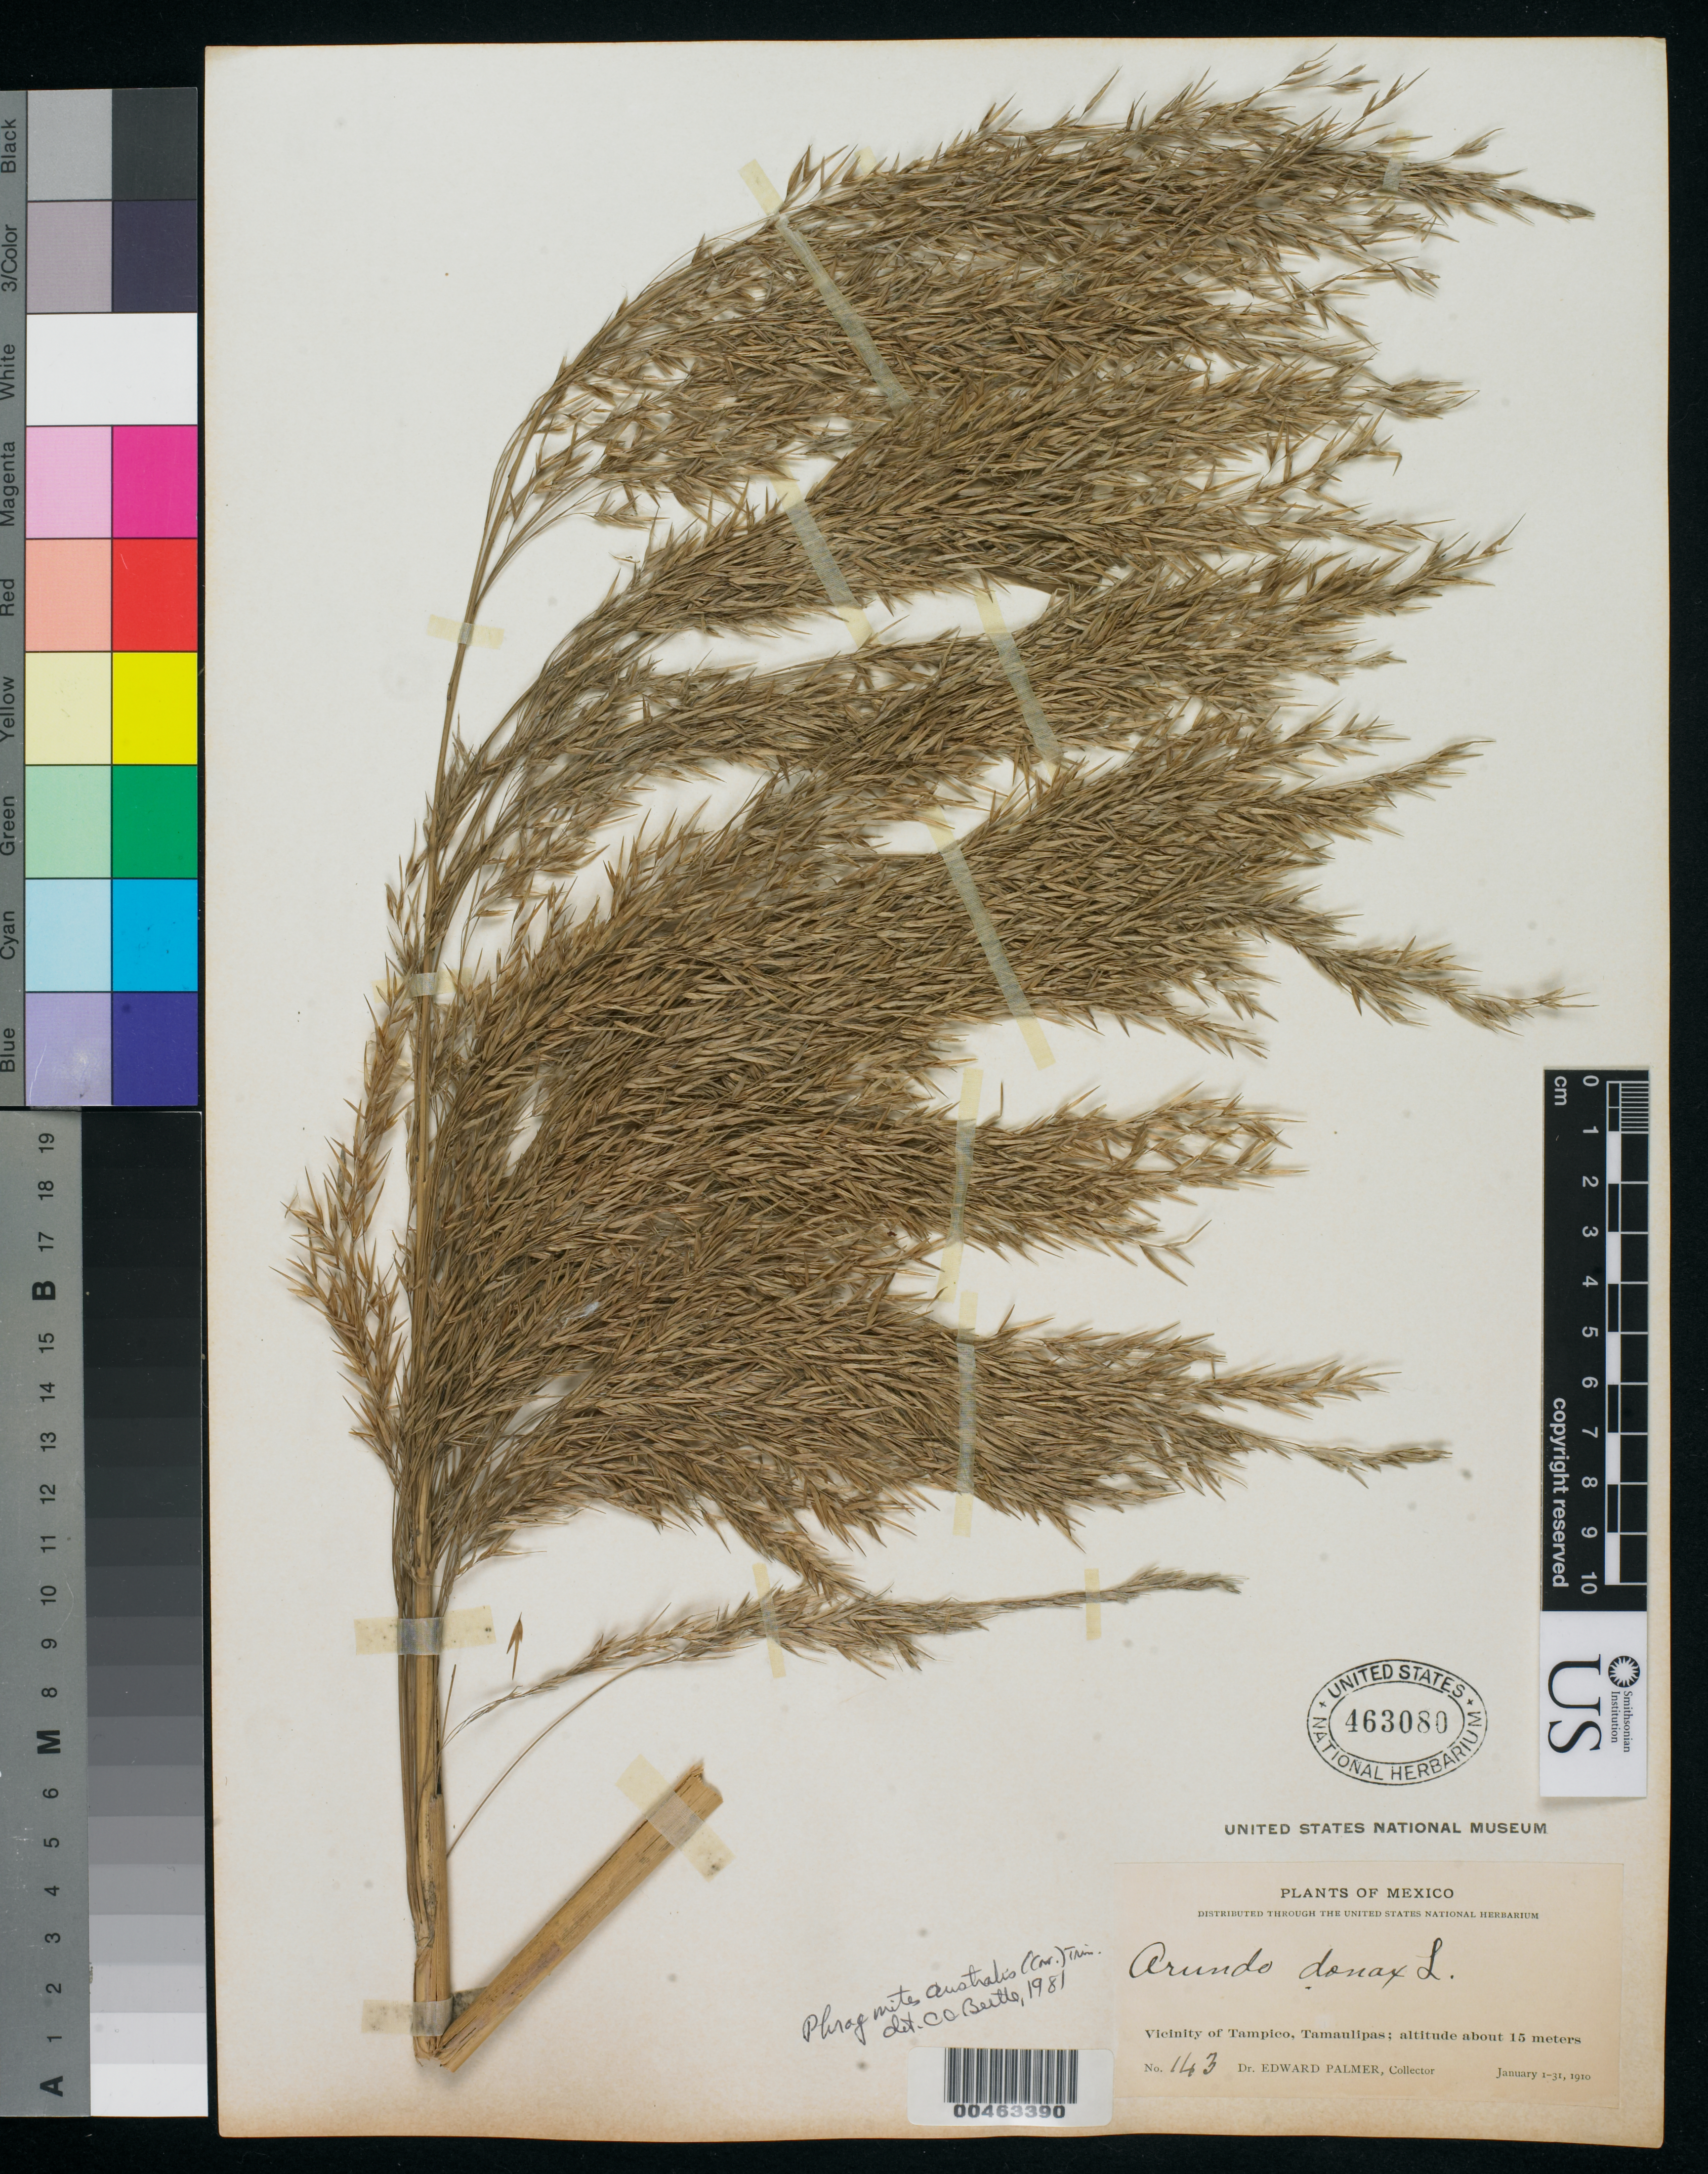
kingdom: Plantae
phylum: Tracheophyta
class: Liliopsida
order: Poales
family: Poaceae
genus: Phragmites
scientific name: Phragmites australis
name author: (Cav.) Trin. ex Steud.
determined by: Beetle, Alan A.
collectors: E. Palmer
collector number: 143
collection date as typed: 1 Jan 1910 to 31 Jan 1910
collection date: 1910-01-01/1910-01-31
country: Mexico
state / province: Tamaulipas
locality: Vicinity of Tampico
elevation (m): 15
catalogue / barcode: US 463080